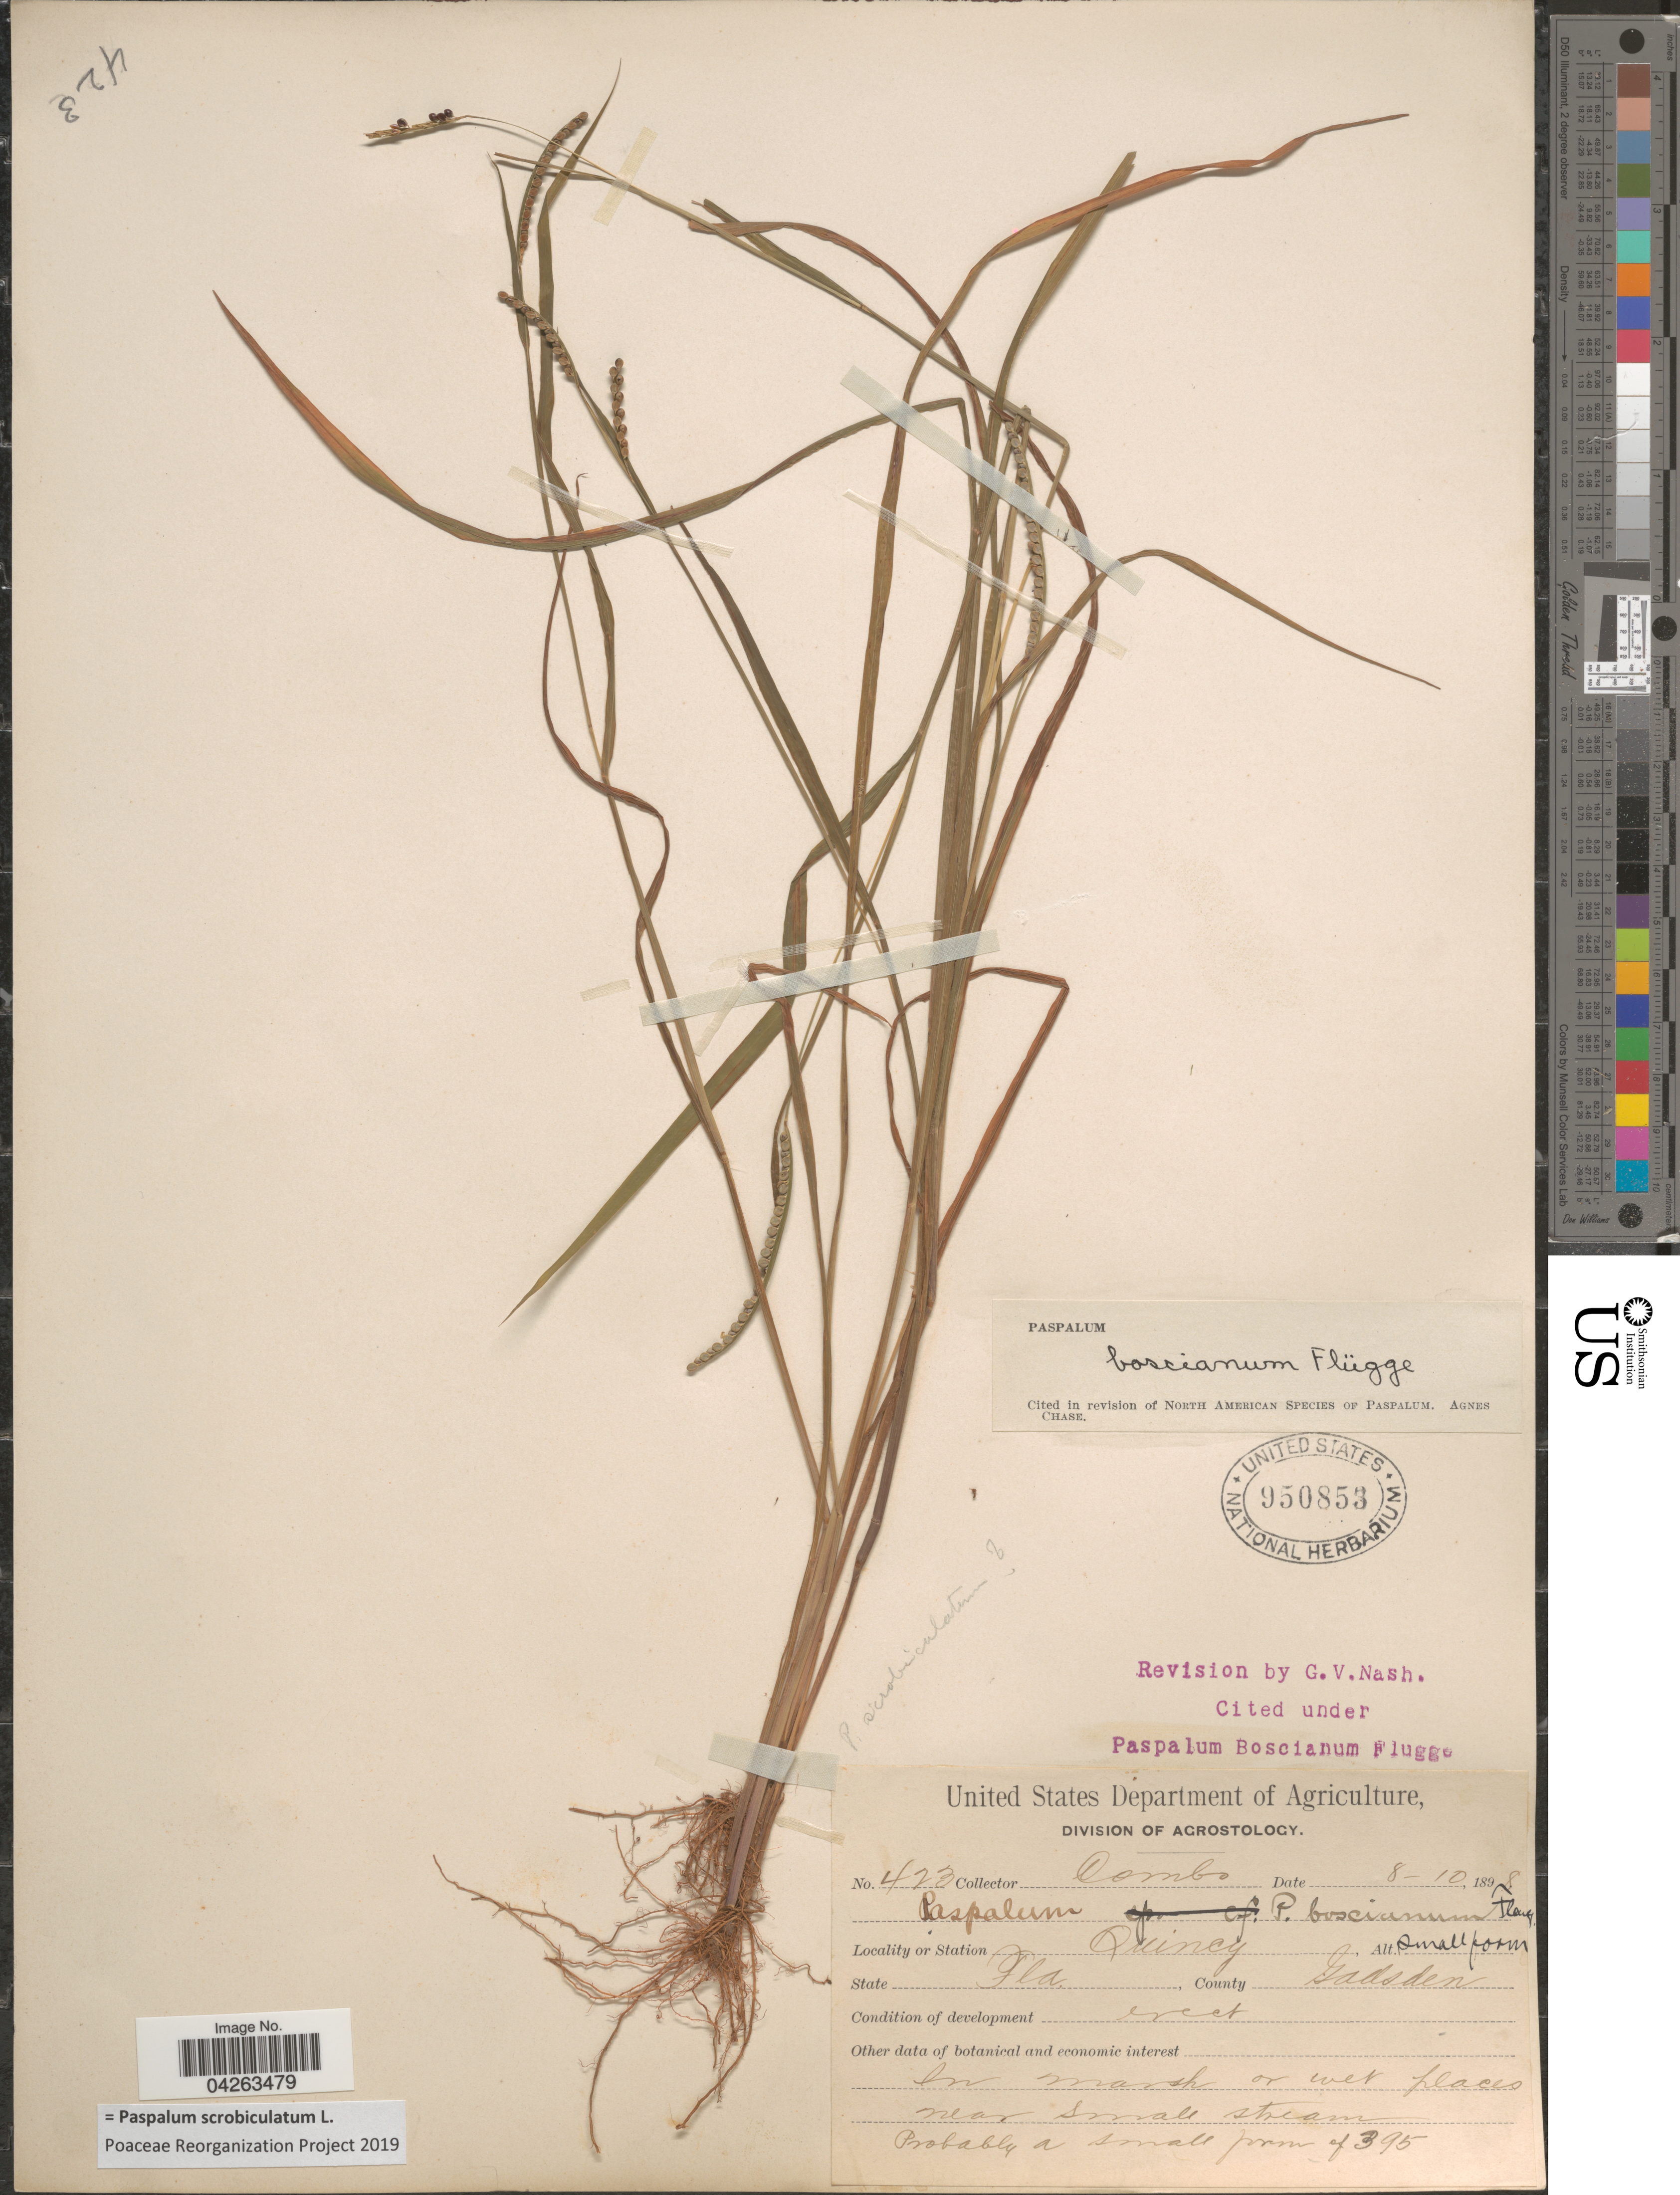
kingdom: Plantae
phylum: Tracheophyta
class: Liliopsida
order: Poales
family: Poaceae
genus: Paspalum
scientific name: Paspalum scrobiculatum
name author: L.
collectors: -. Combs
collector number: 423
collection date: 1898-08-10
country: United States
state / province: Florida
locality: Station Quincy. County Gadsden.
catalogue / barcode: US 950853